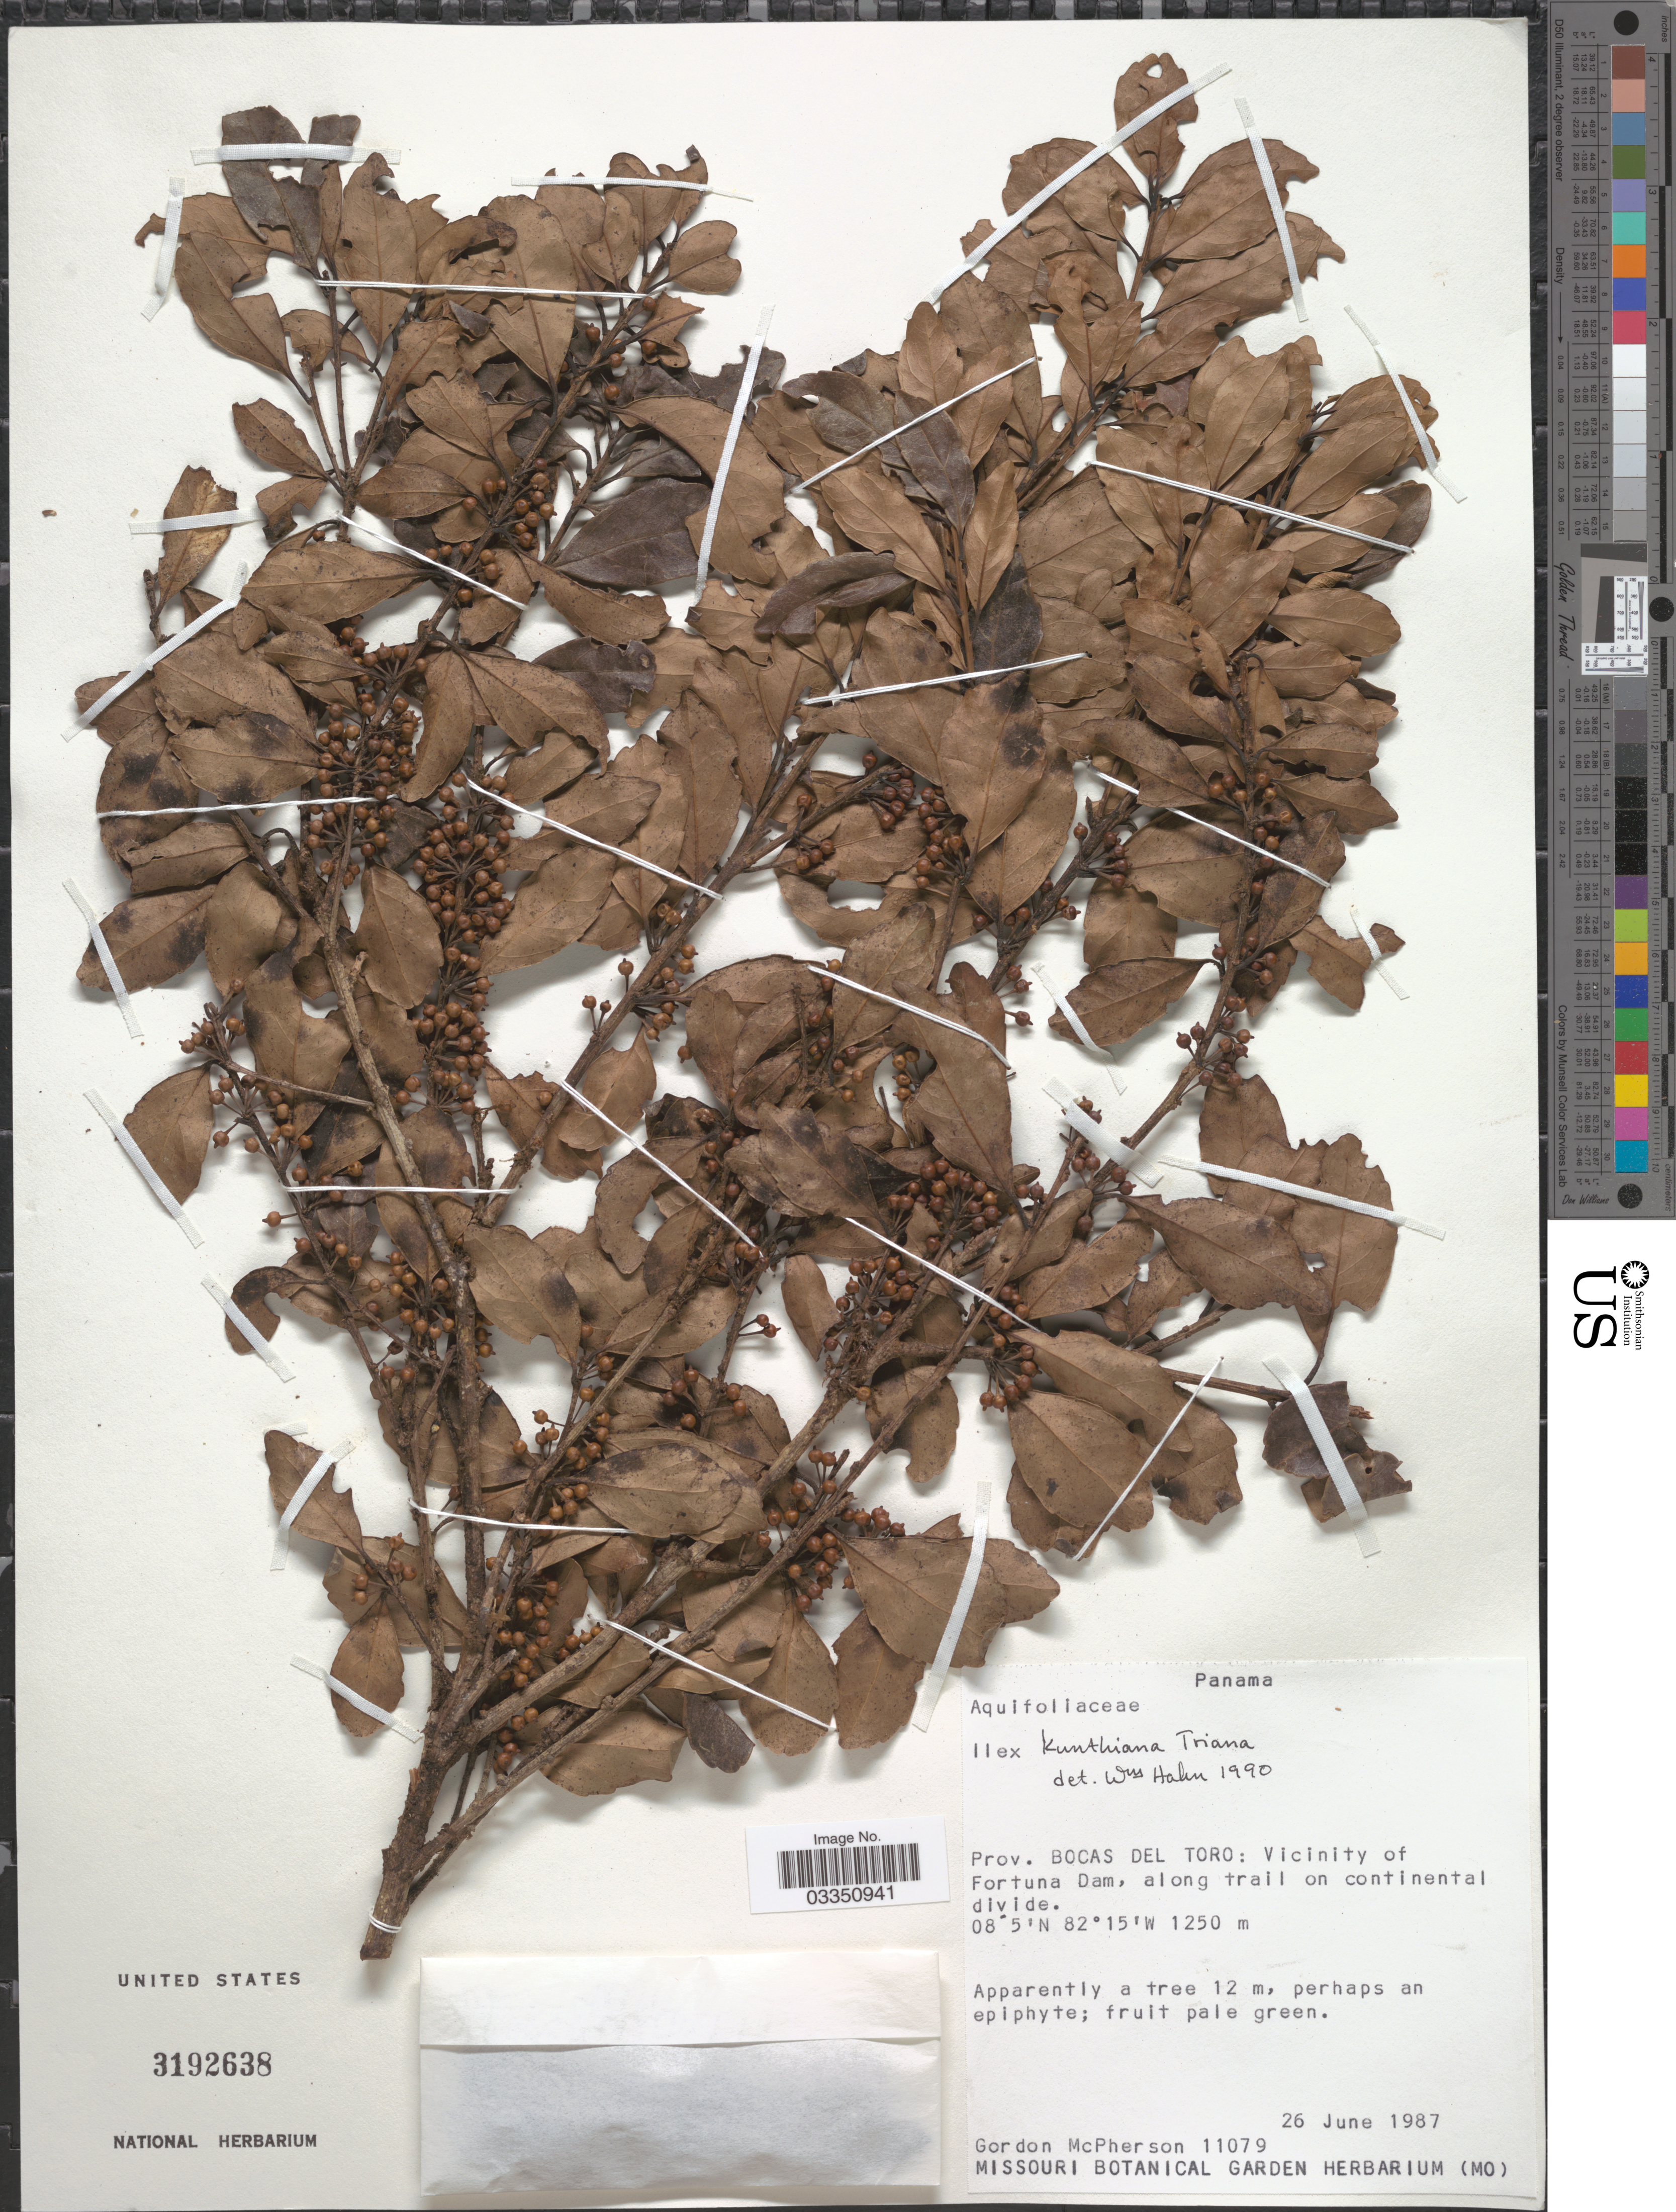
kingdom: Plantae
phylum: Tracheophyta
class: Magnoliopsida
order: Aquifoliales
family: Aquifoliaceae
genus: Ilex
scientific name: Ilex kunthiana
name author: Triana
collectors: G. D. McPherson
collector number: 11079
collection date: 1987-06-26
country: Panama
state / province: Bocas del Toro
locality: Vicinity of Fortuna Dam, along trail on continental divide.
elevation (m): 1250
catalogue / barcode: US 3192638